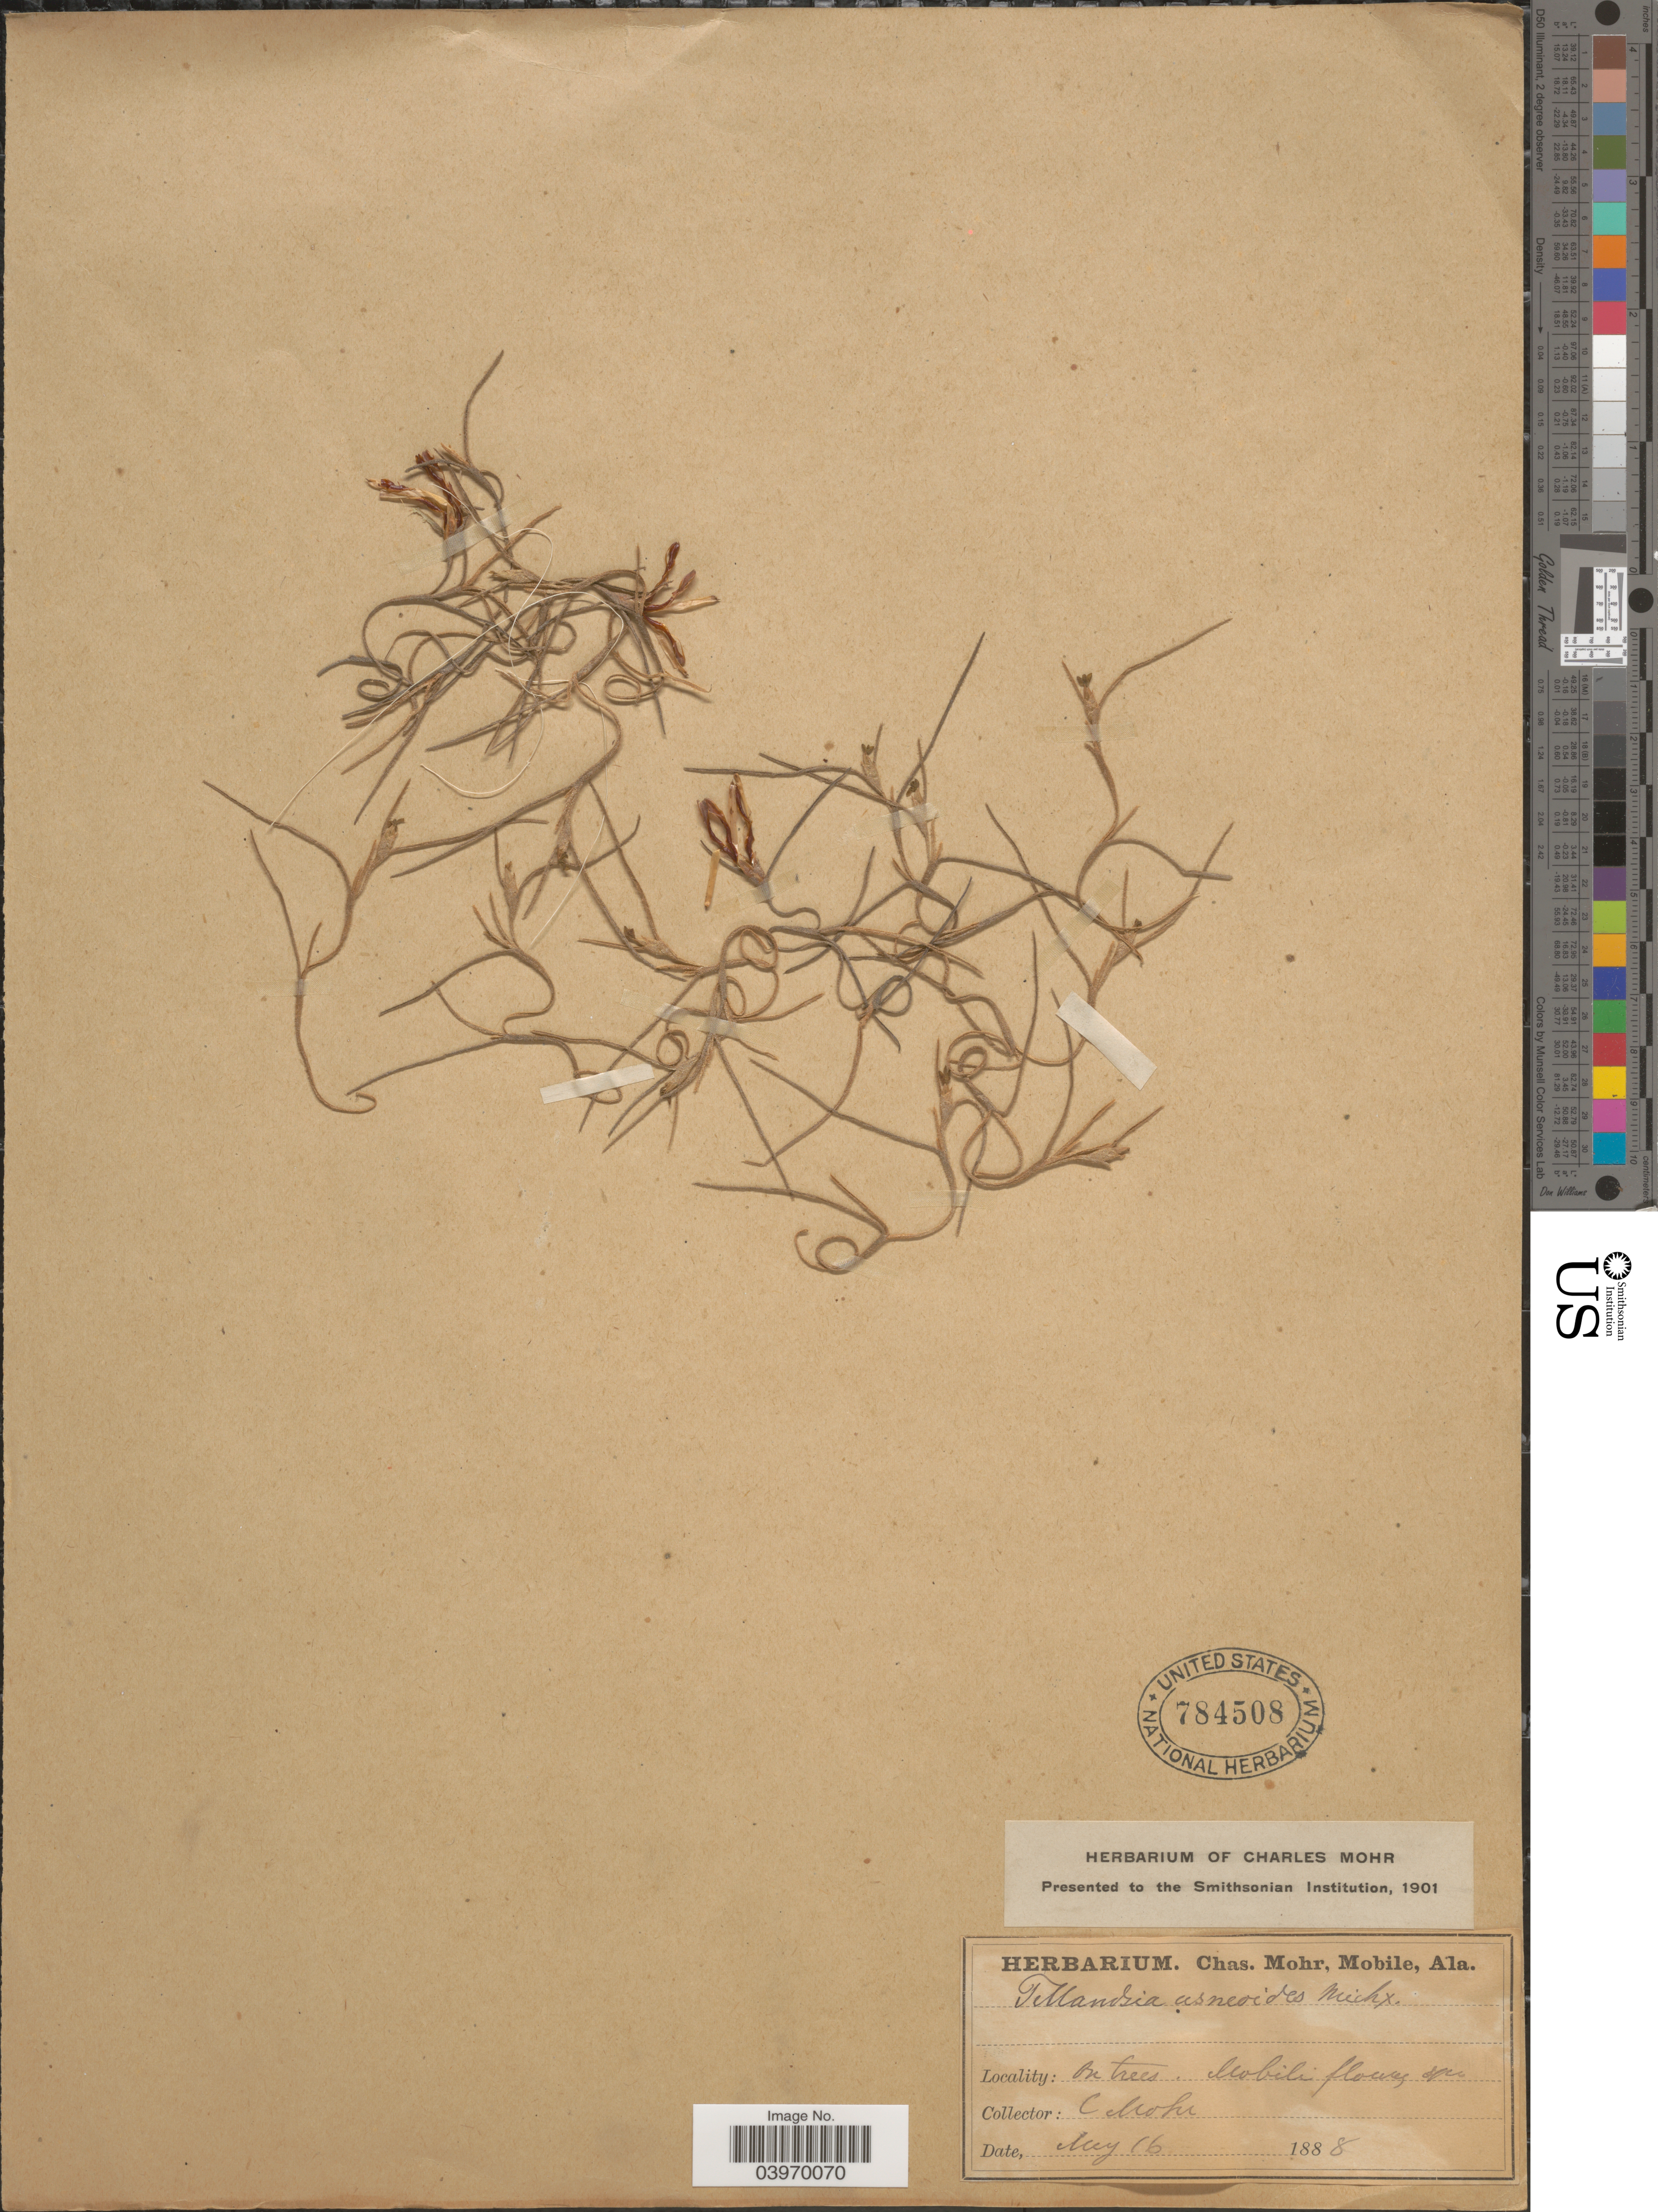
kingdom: Plantae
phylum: Tracheophyta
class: Liliopsida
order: Poales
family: Bromeliaceae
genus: Tillandsia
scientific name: Tillandsia usneoides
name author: (L.) L.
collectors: C. T. Mohr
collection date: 1888-05-16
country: United States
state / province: Alabama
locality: Mobile.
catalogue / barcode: US 784508